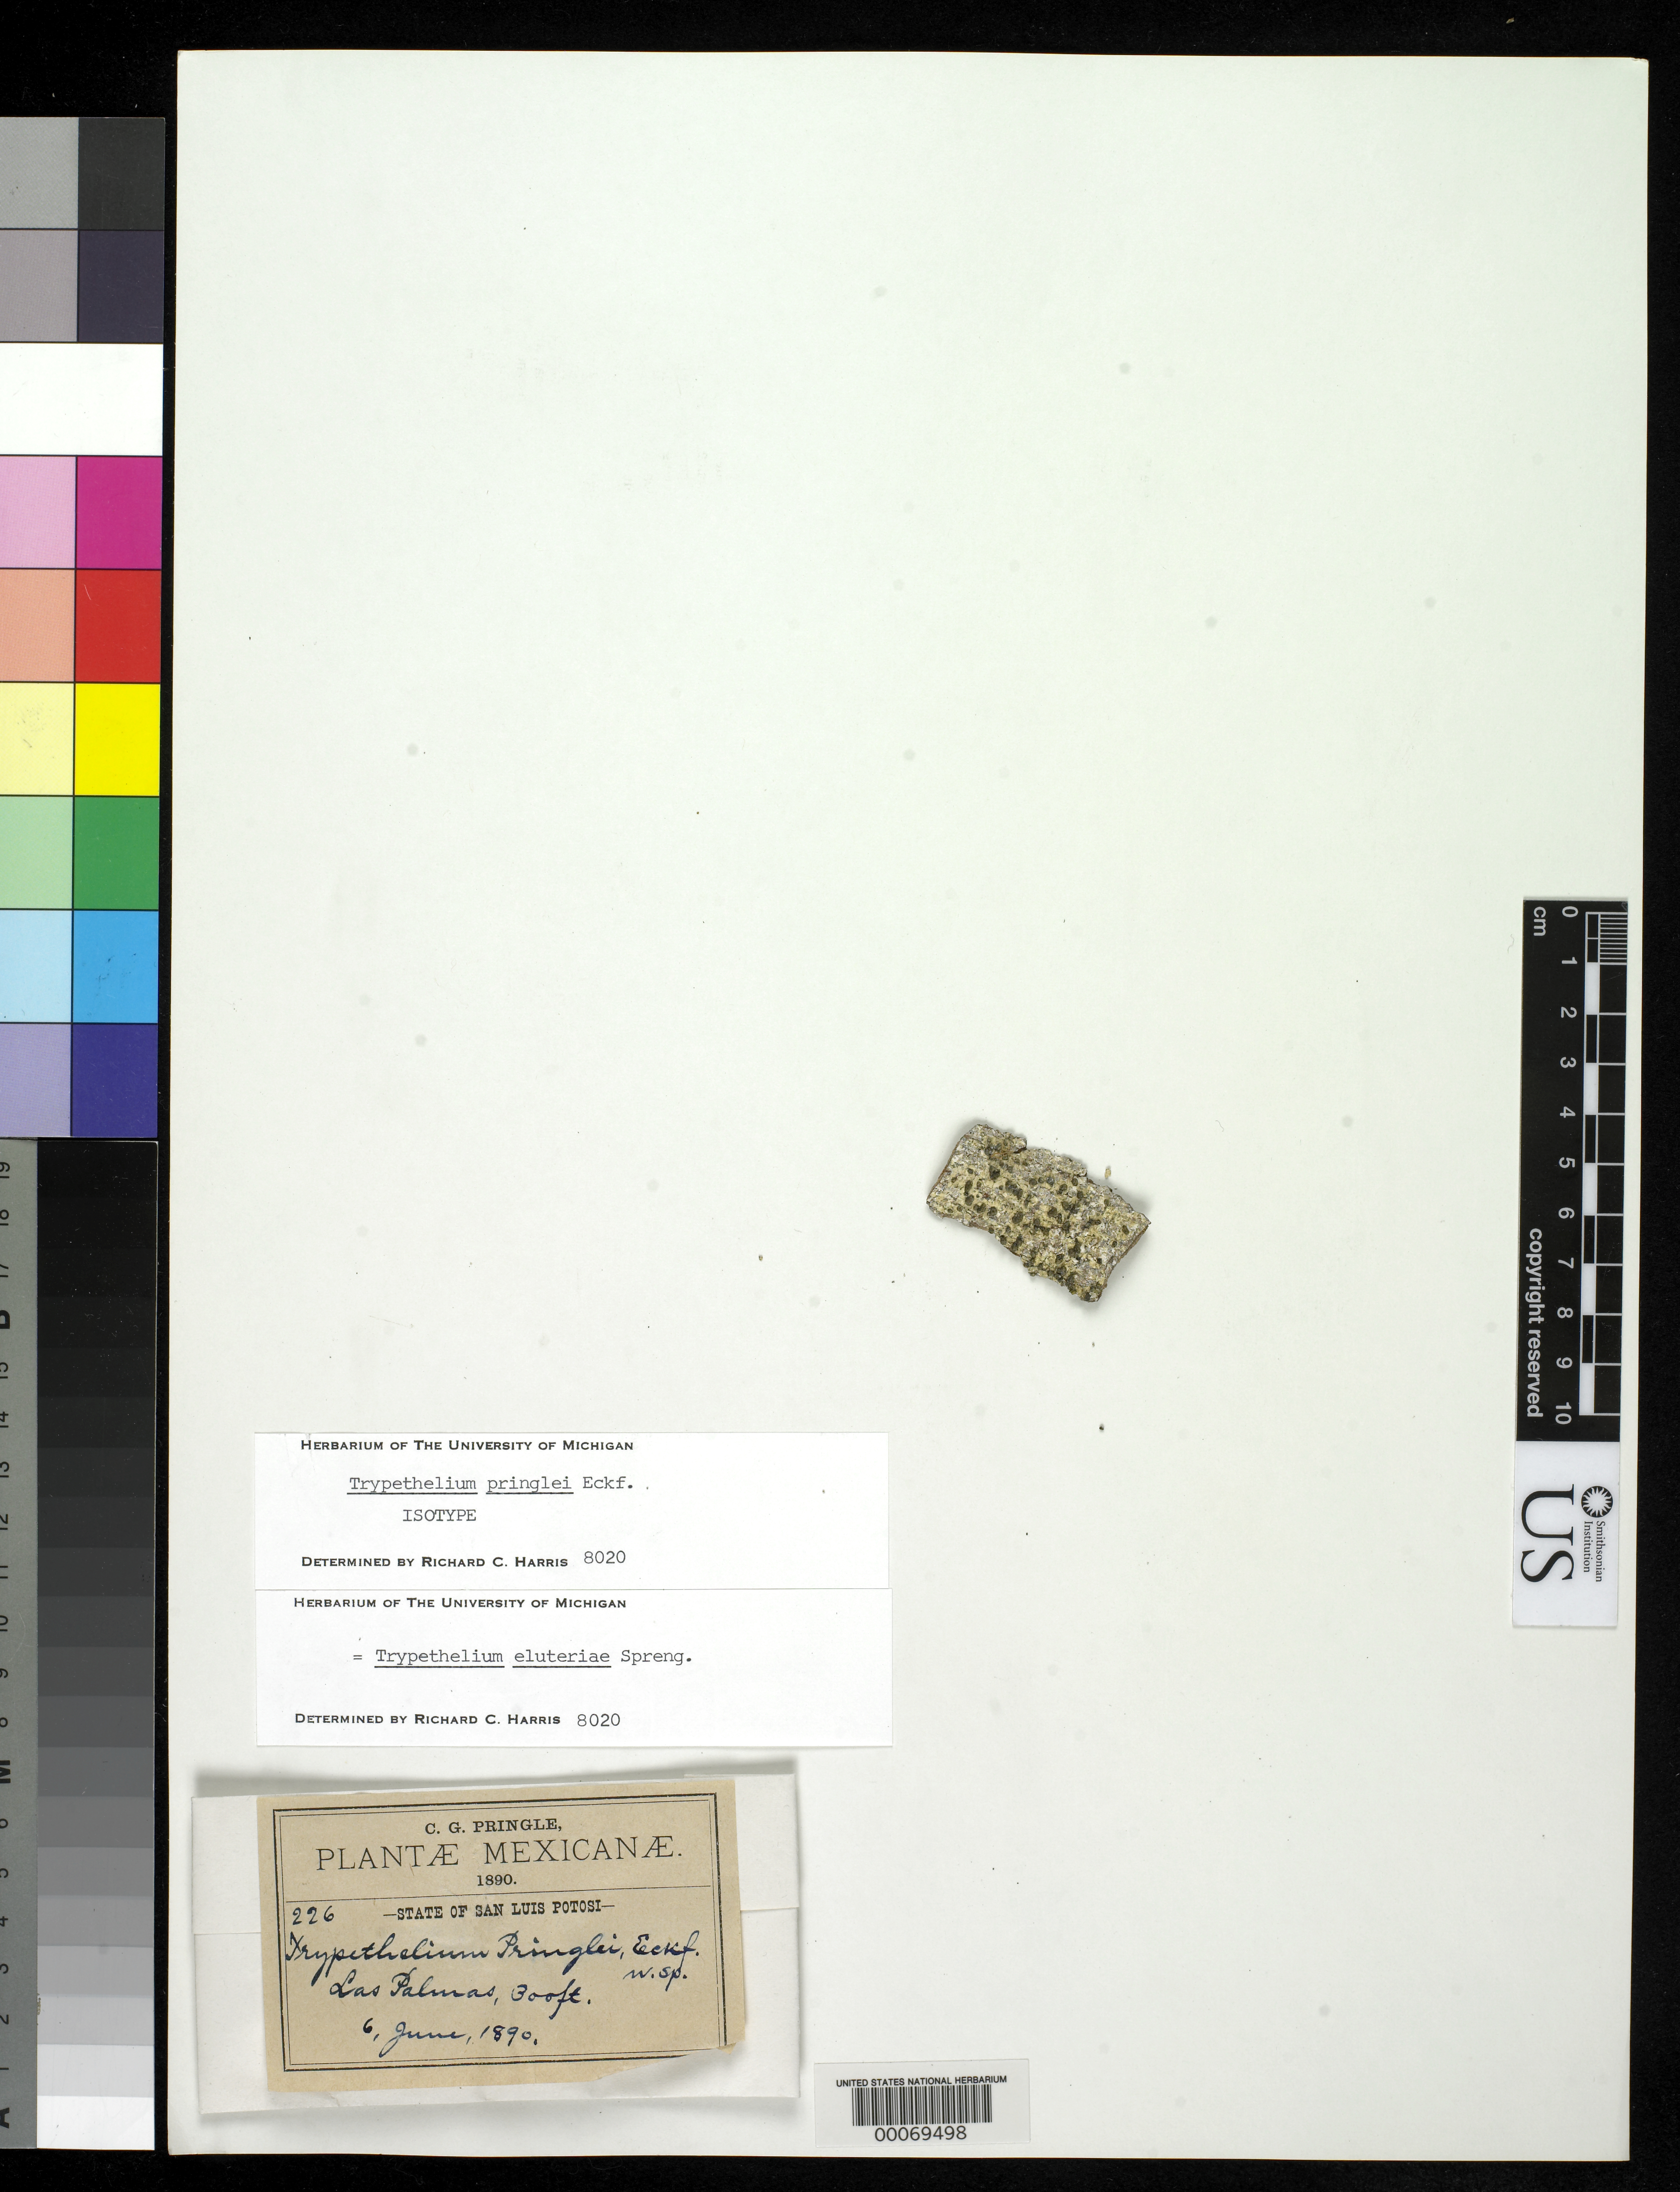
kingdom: Fungi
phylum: Ascomycota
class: Dothideomycetes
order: Trypetheliales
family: Trypetheliaceae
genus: Trypethelium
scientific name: Trypethelium pringlei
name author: Eckfeldt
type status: Isotype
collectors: C. G. Pringle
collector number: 226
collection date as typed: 06 Jun 1890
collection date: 1890-06-06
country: Mexico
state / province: San Luis Potosi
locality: Las Palmas.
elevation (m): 91